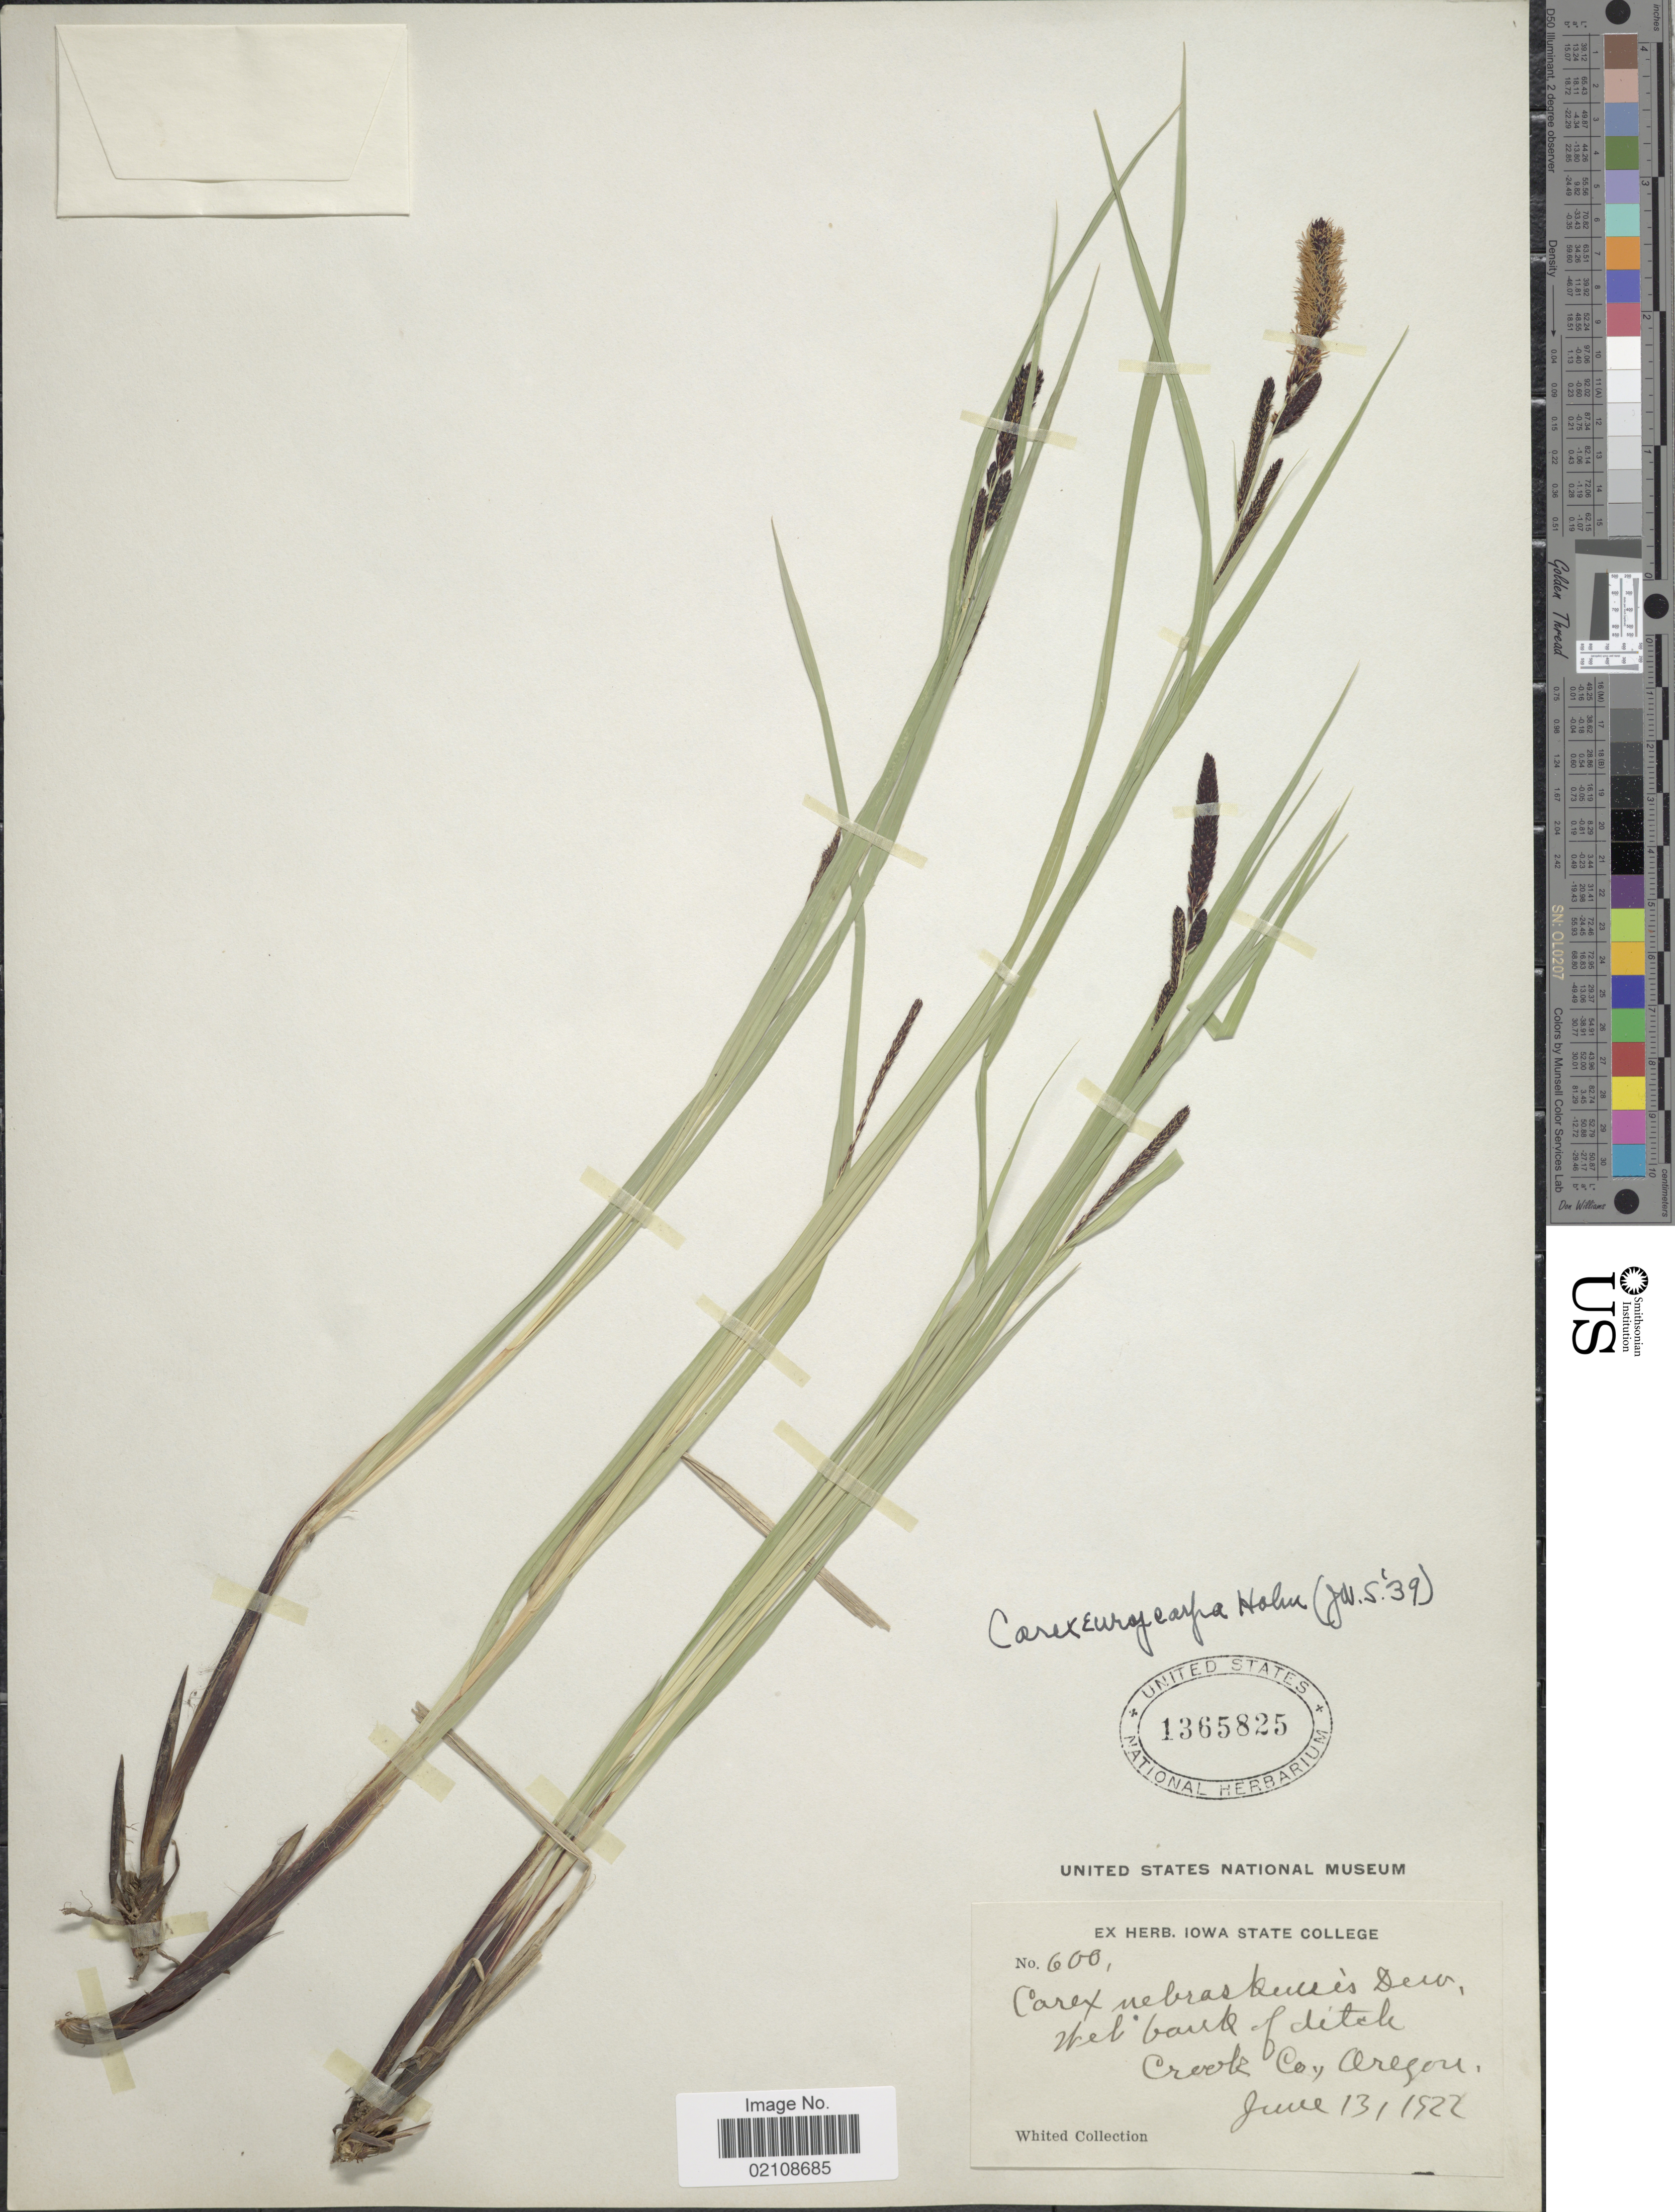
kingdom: Plantae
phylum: Tracheophyta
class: Liliopsida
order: Poales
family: Cyperaceae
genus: Carex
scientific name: Carex angustata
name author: Boott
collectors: ex herb. Iowa State College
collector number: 600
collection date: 1922-06-13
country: United States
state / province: Oregon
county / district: Crook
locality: Wet bank of ditch, Crook Co.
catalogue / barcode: US 1365825